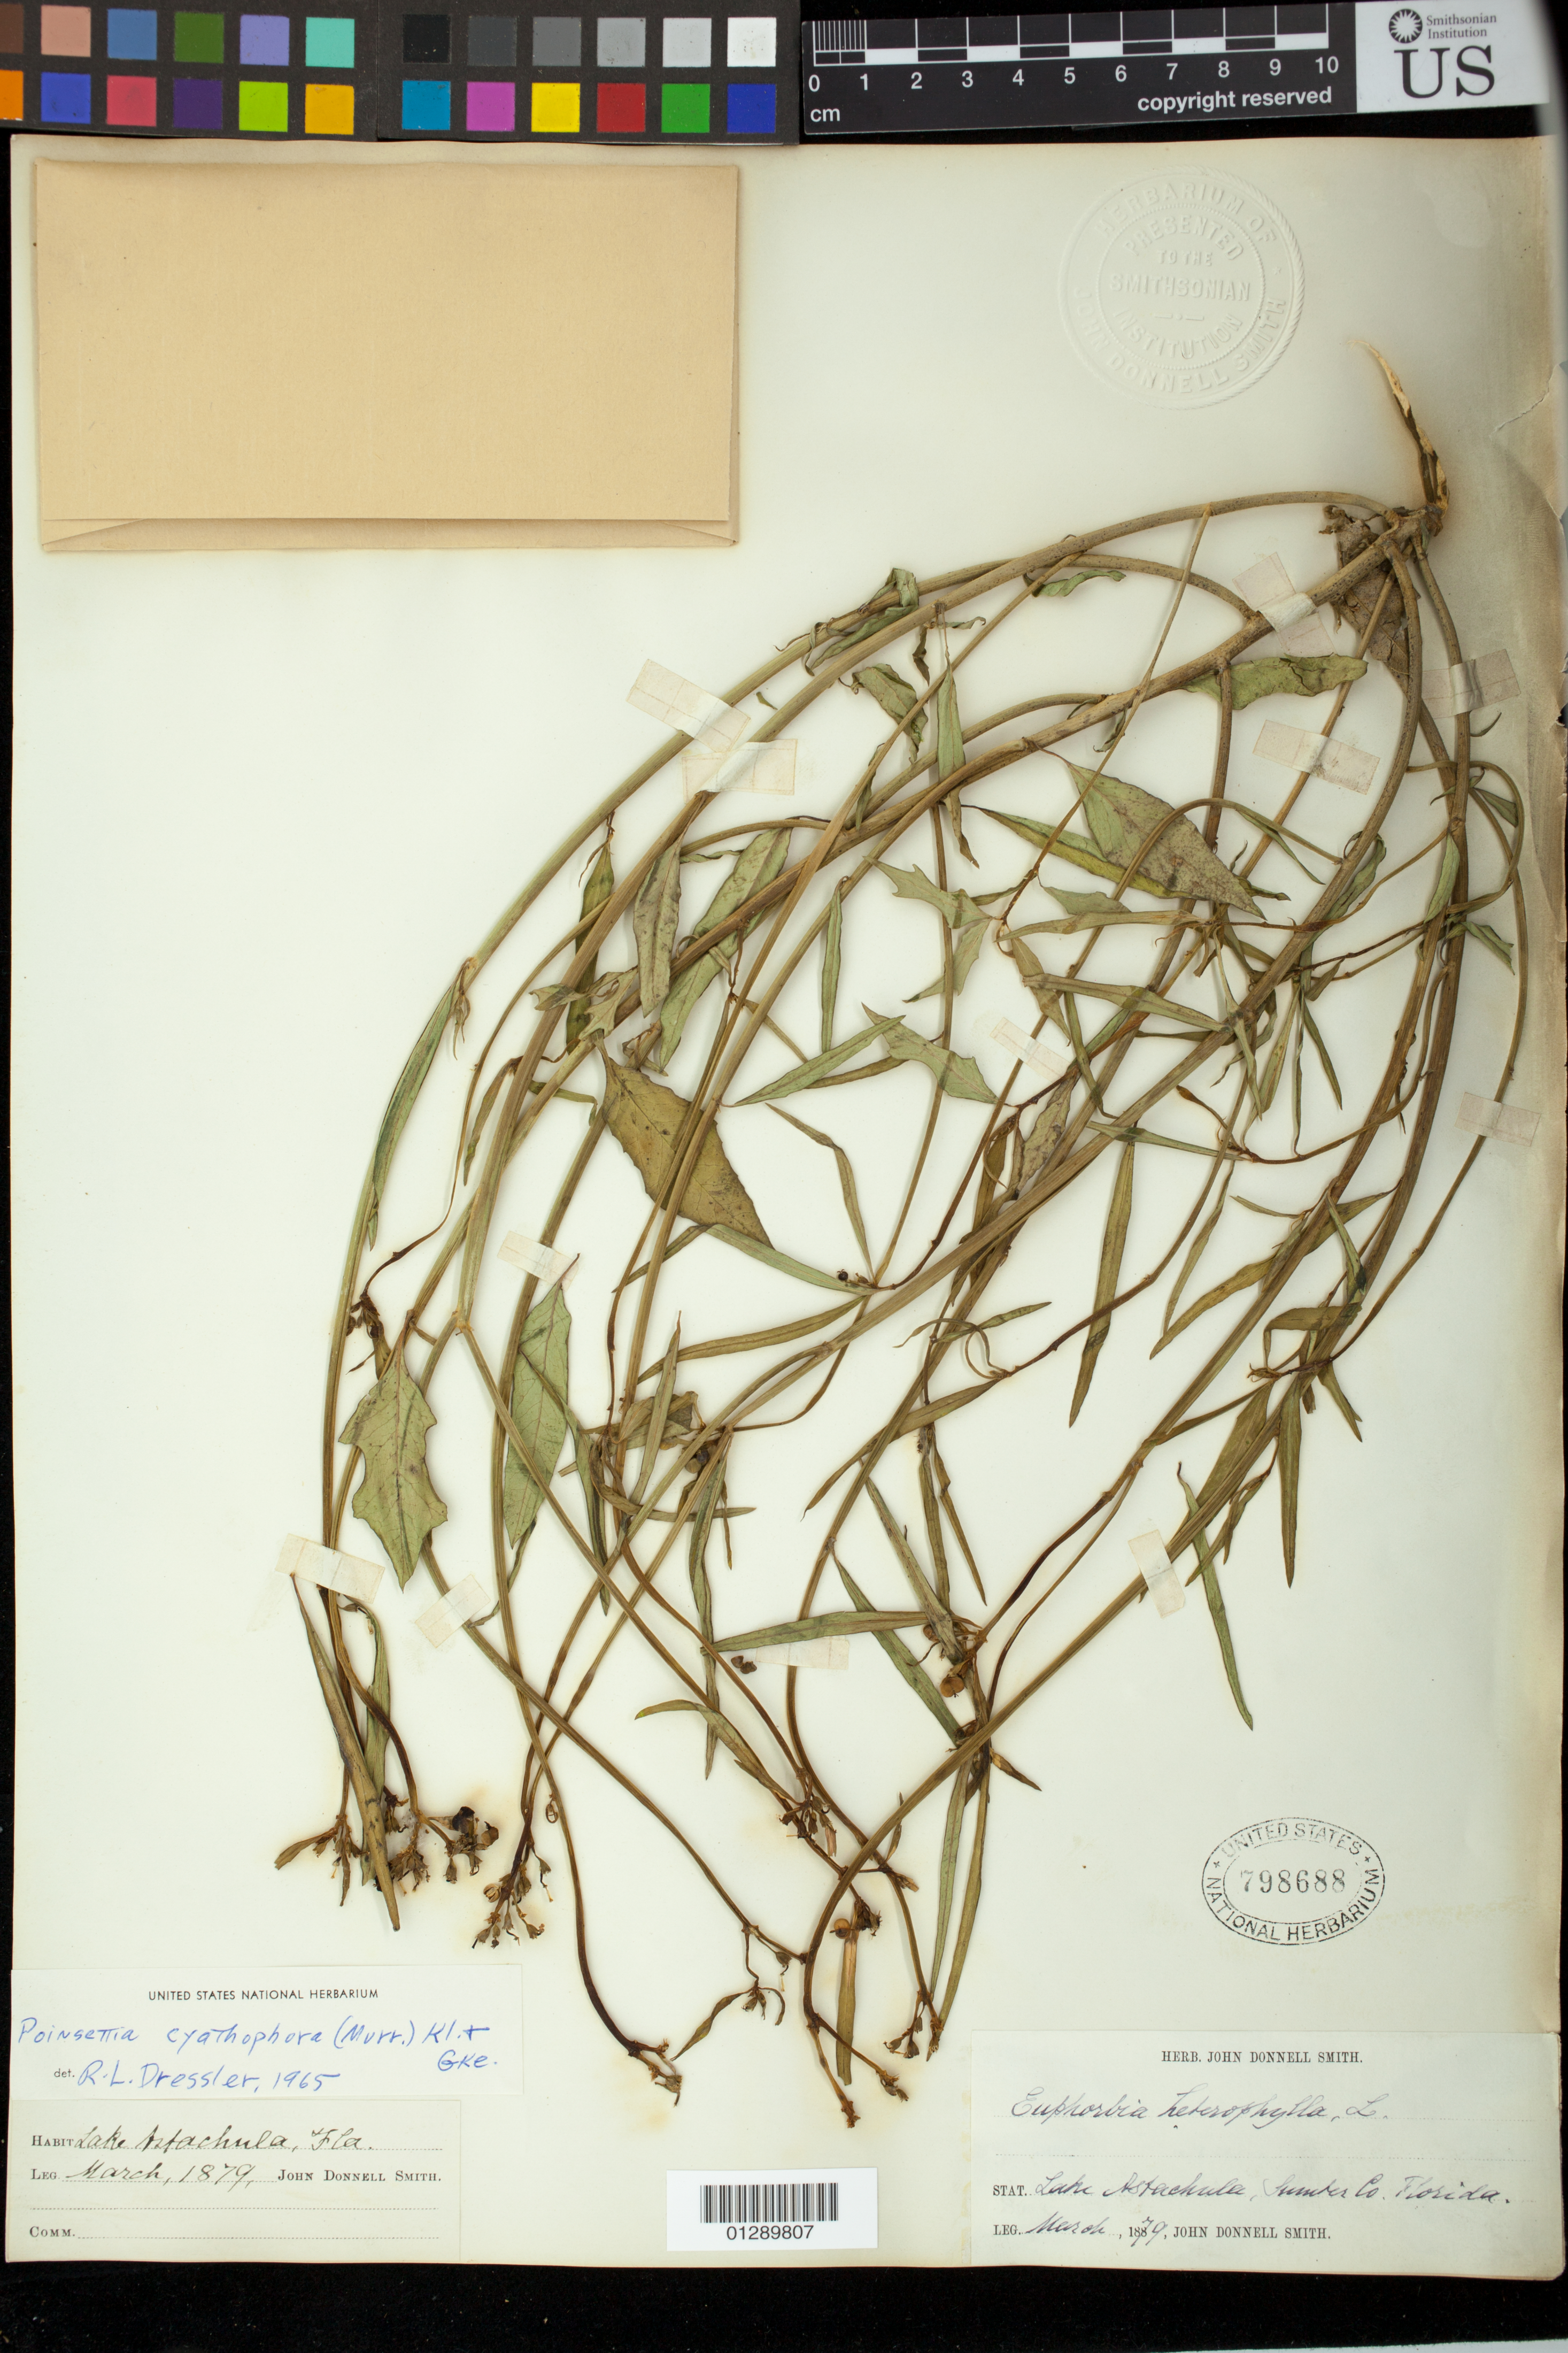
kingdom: Plantae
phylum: Tracheophyta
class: Magnoliopsida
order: Malpighiales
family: Euphorbiaceae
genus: Euphorbia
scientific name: Euphorbia heterophylla var. cyathophora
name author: (Murr.) Griseb.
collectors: J. Donnell Smith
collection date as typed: Mar 1879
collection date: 1879-03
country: United States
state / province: Florida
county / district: Sumter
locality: Lake Astachula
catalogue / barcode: US 798688